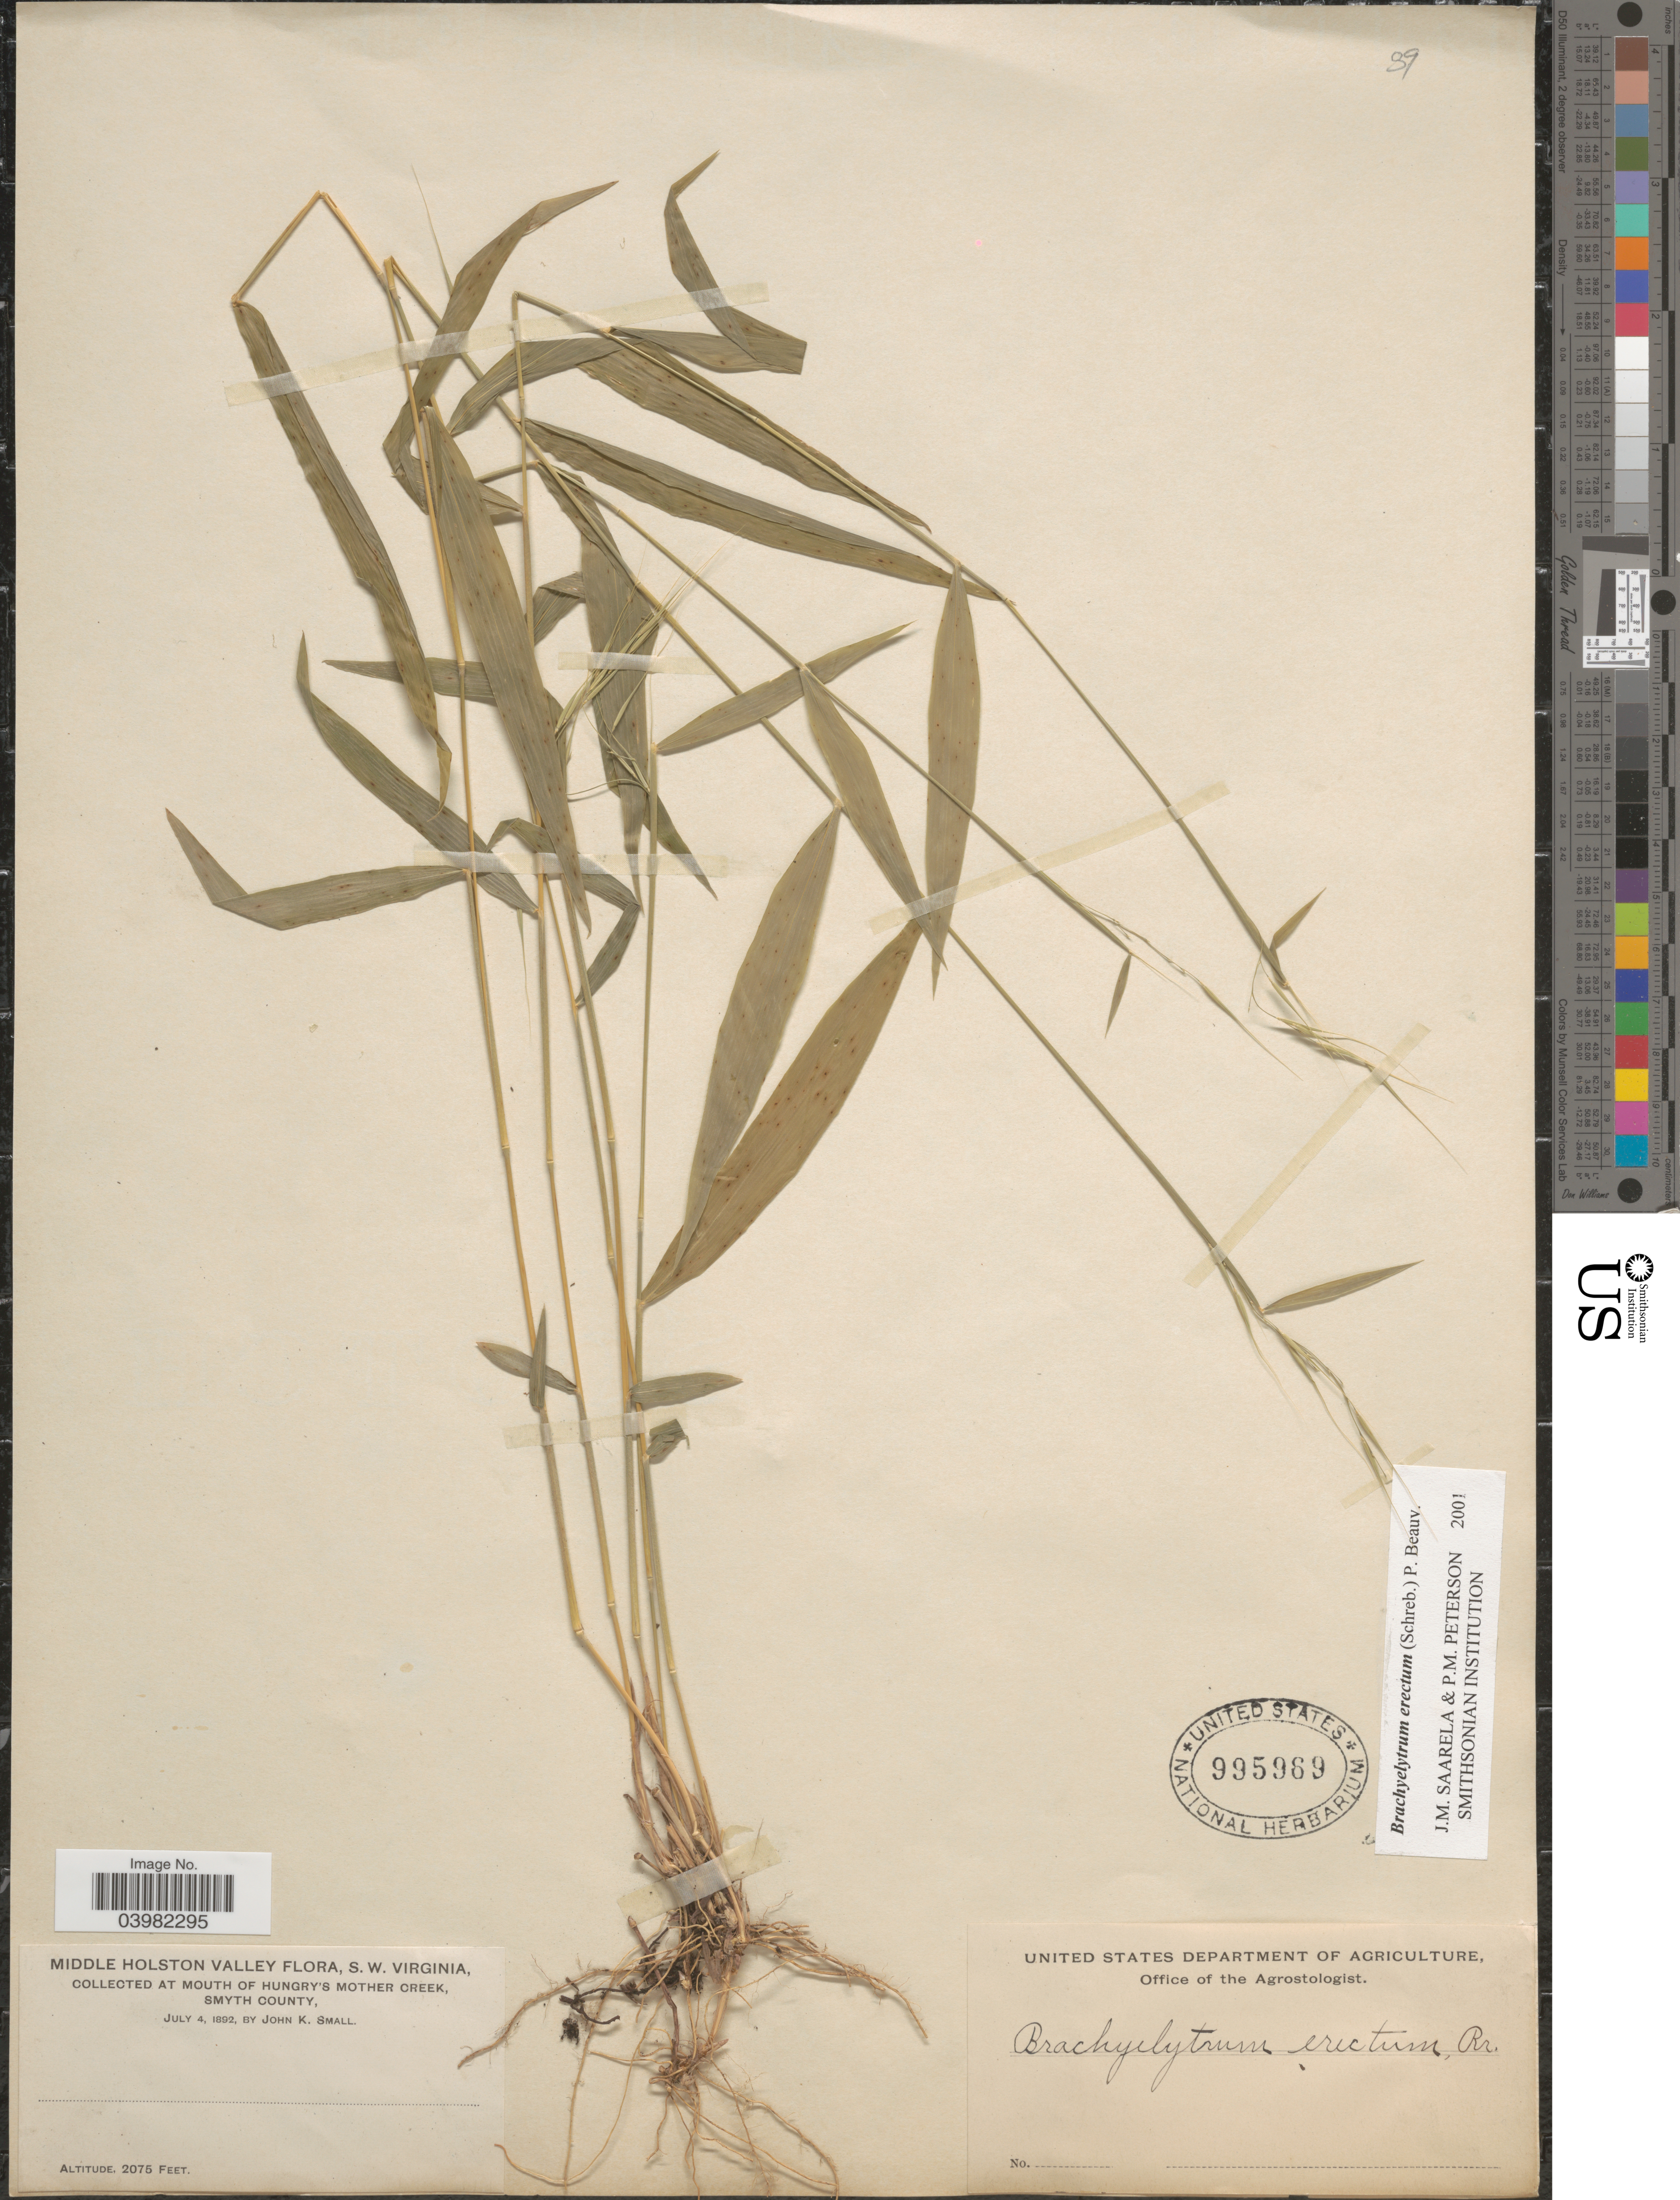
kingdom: Plantae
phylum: Tracheophyta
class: Liliopsida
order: Poales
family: Poaceae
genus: Brachyelytrum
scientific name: Brachyelytrum erectum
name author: (Schreb.) P. Beauv.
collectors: J. K. Small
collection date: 1892-07-04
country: United States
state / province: Virginia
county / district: Smyth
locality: Middle Holston Valley, S. W. Virginia. At mouth of Hungry's Mother Creek, Smyth County.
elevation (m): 632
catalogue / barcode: US 995969